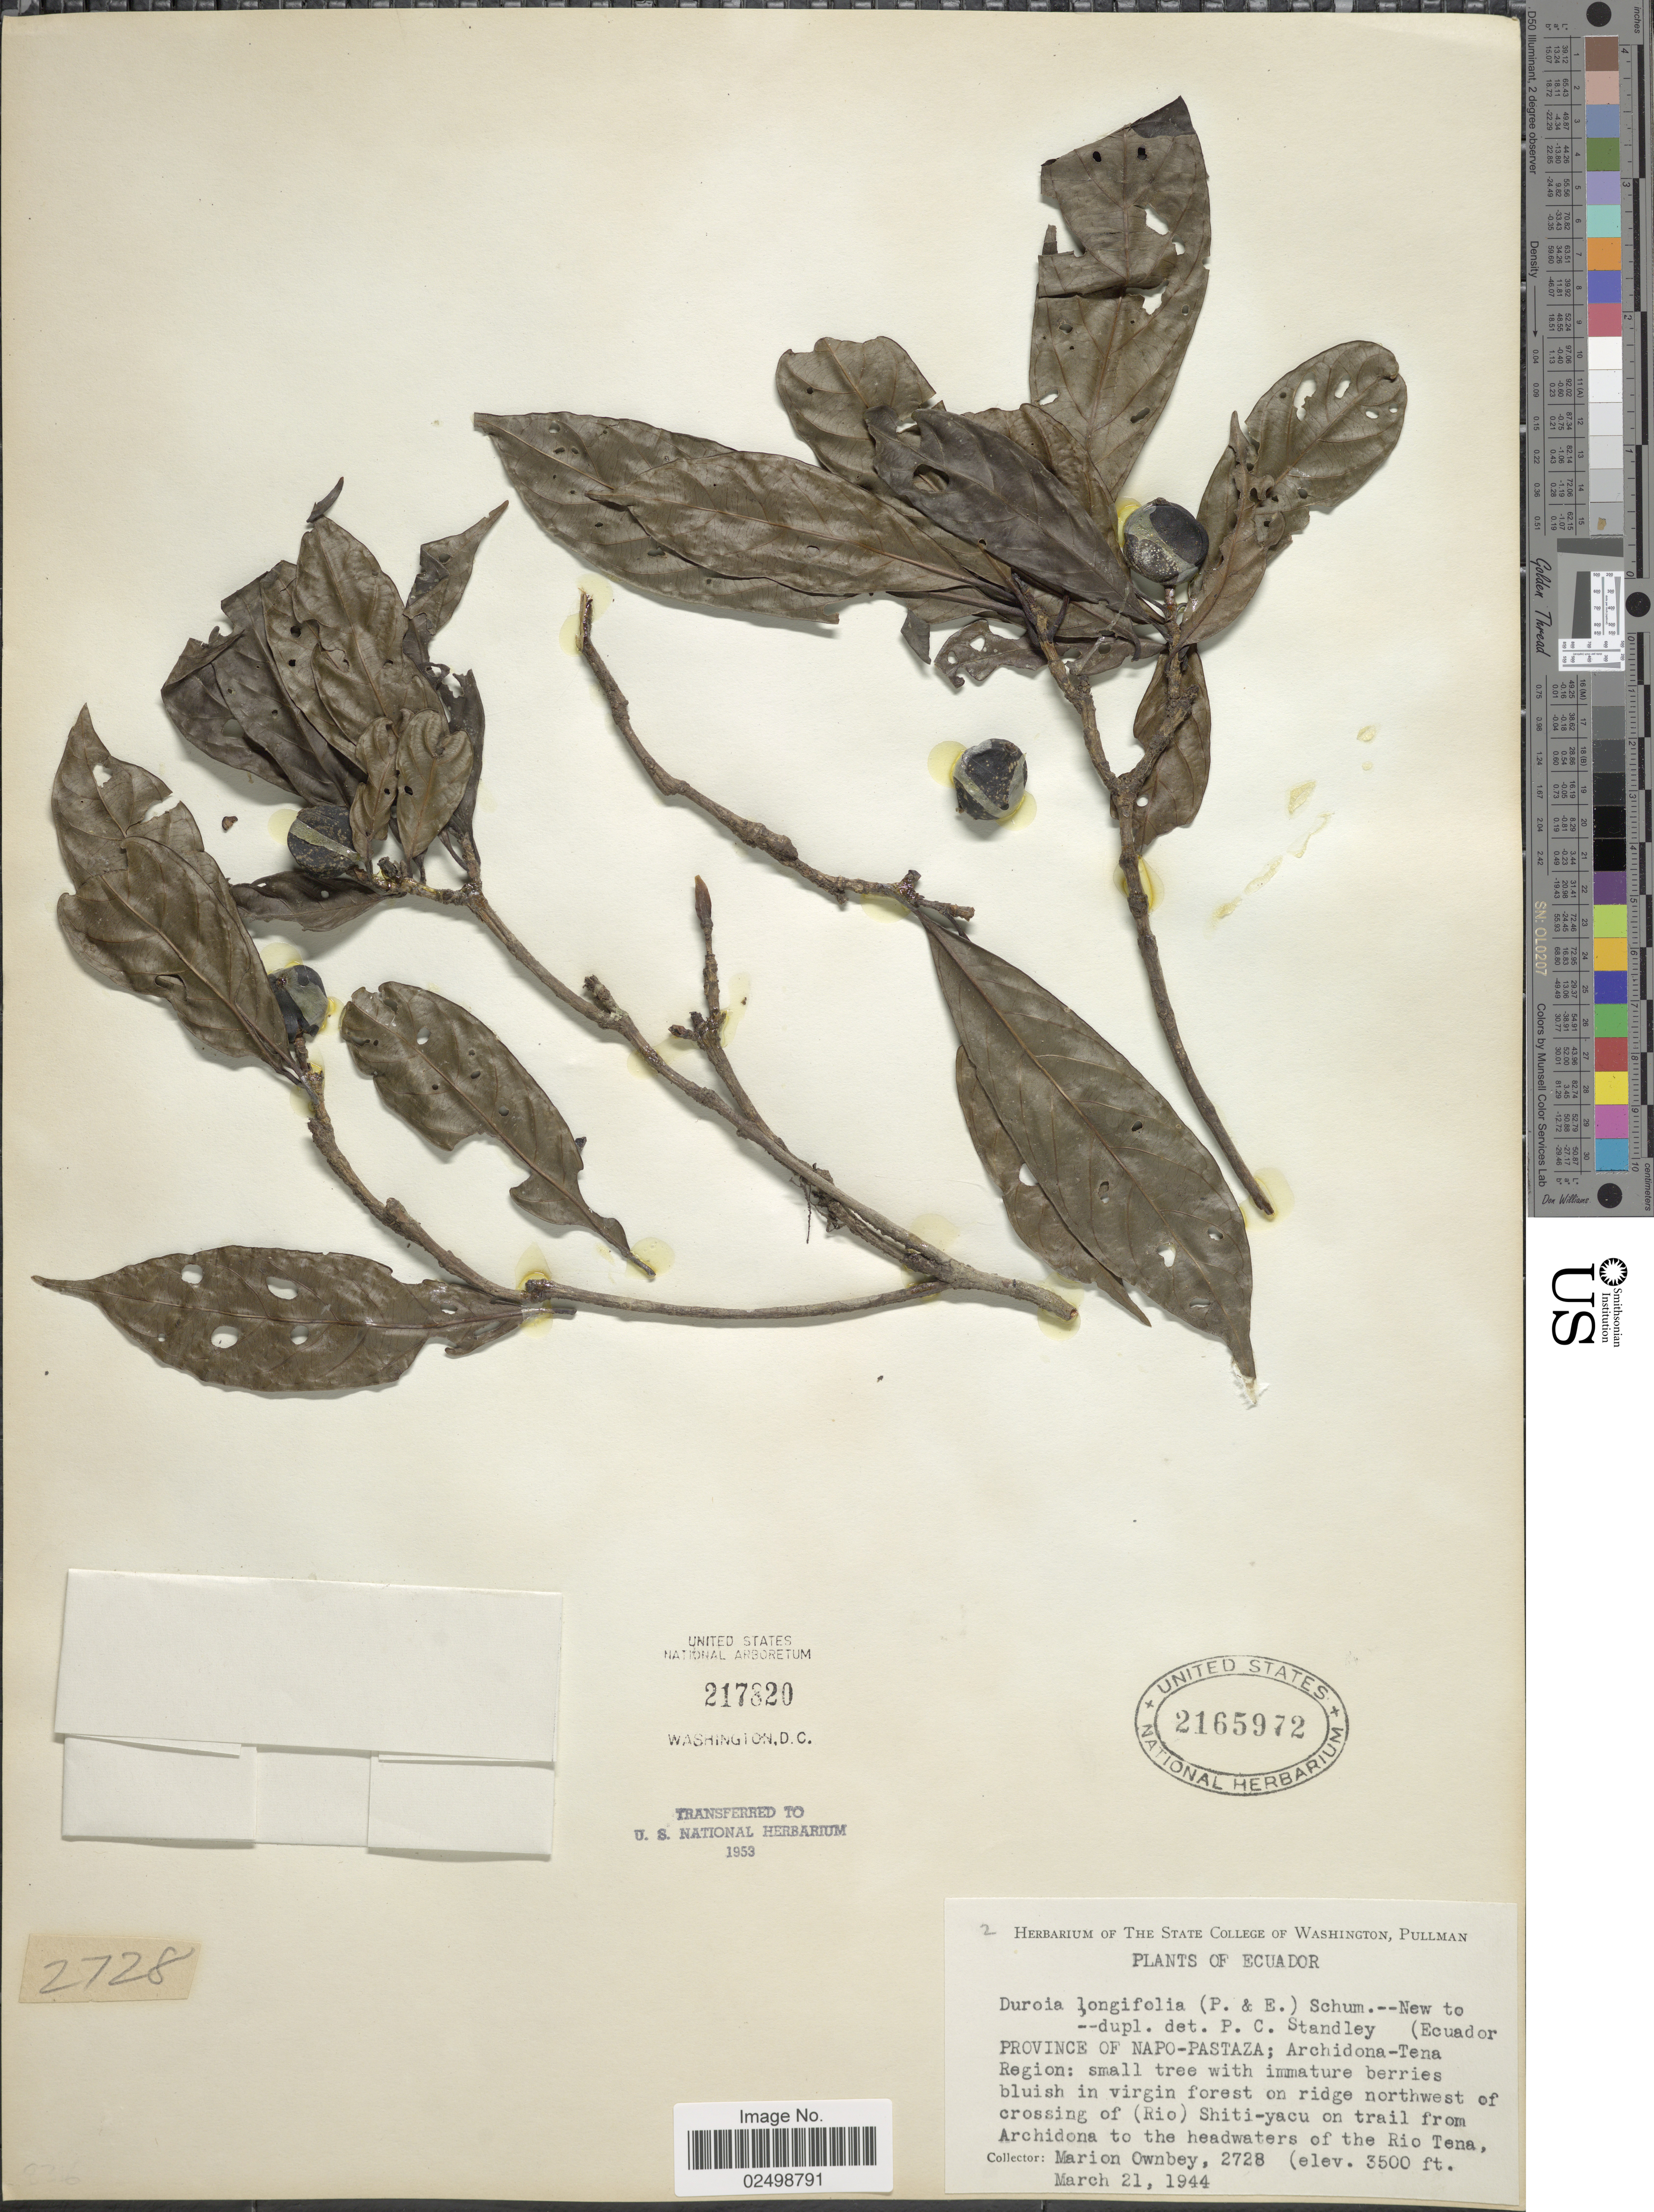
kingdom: Plantae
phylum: Tracheophyta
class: Magnoliopsida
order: Gentianales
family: Rubiaceae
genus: Duroia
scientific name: Duroia longifolia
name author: K. Schum.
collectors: F. M. Ownbey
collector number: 2728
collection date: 1944-03-21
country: Ecuador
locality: Province of Napo-Pastaza; Archidona-tena Region: small tree with immature berries bluish in virgin forest on ridge northwest of crossing of (Rio) Shiti0yacu on trail from Archidona to the headwaters of the Rio Tena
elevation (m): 1067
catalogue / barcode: US 2165972